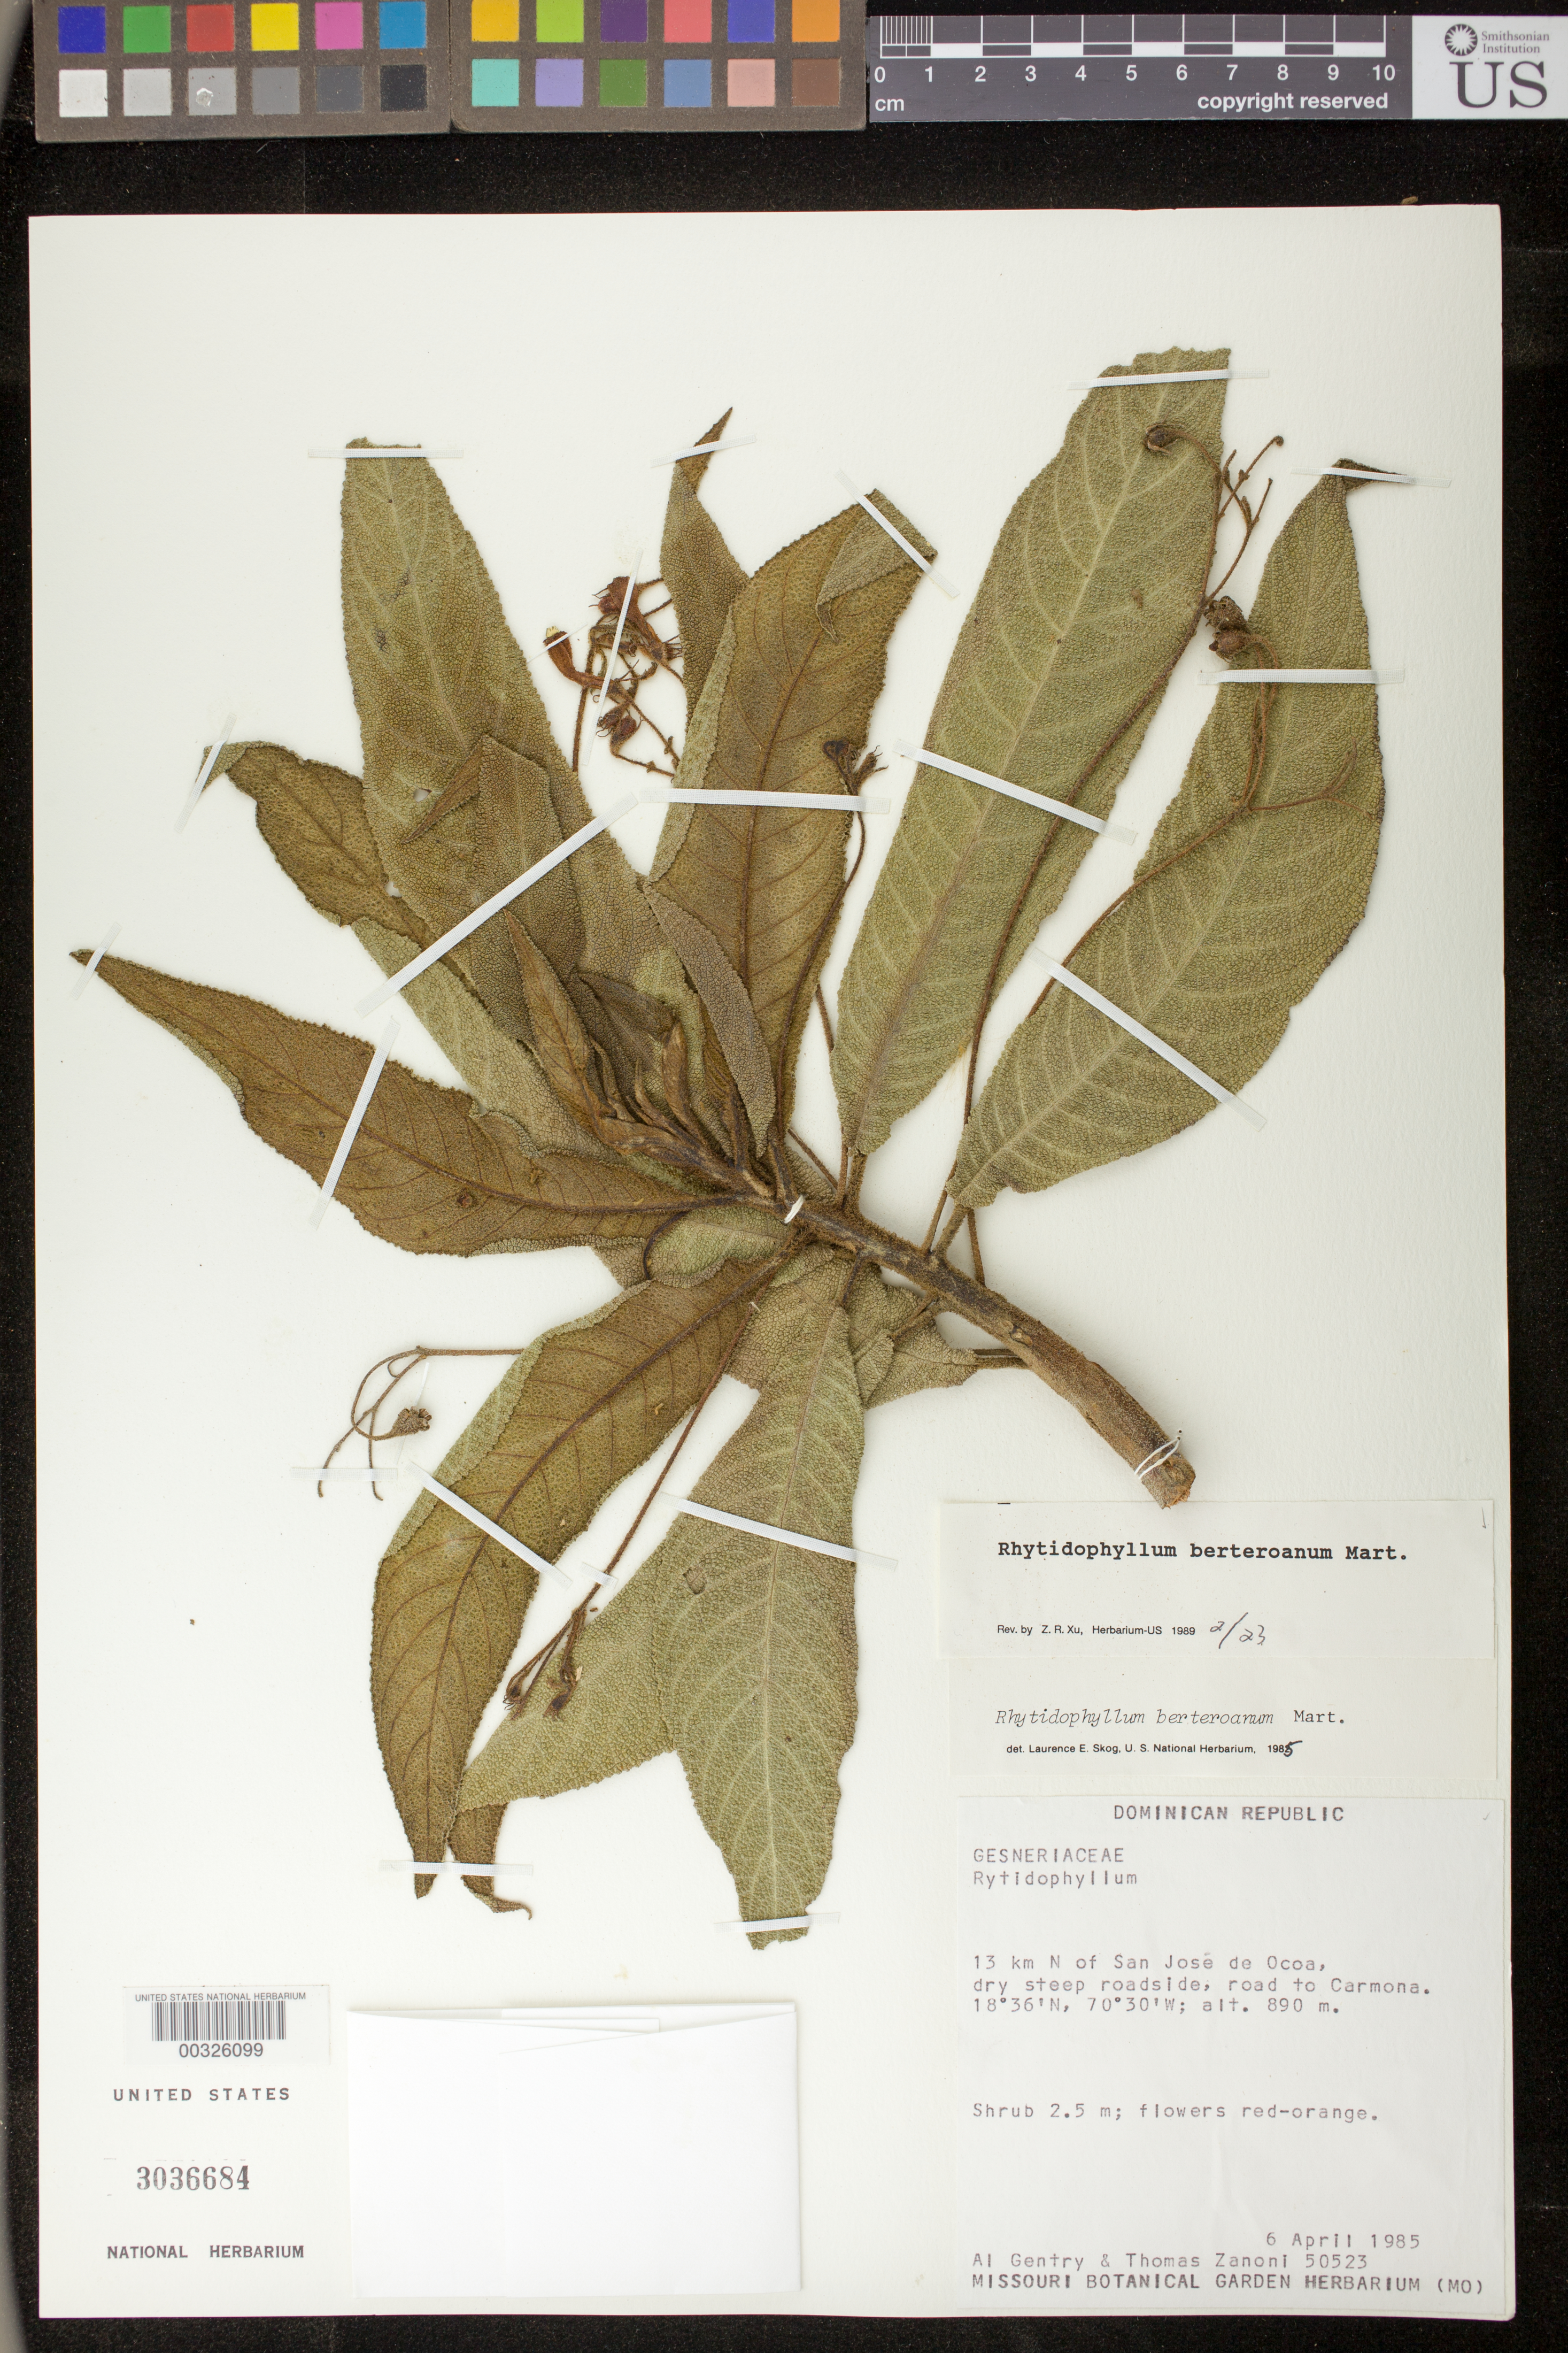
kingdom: Plantae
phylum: Tracheophyta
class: Magnoliopsida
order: Lamiales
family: Gesneriaceae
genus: Rhytidophyllum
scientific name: Rhytidophyllum berteroanum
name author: Mart.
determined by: Skog, Laurence E.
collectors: A. H. Gentry & T. A. Zanoni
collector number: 50523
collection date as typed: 06 Apr 1985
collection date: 1985-04-06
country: Dominican Republic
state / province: Peravia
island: Hispaniola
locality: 13 km N of San José de Ocoa, road to Carmona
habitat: Dry steep roadside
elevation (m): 890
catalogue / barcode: US 3036684